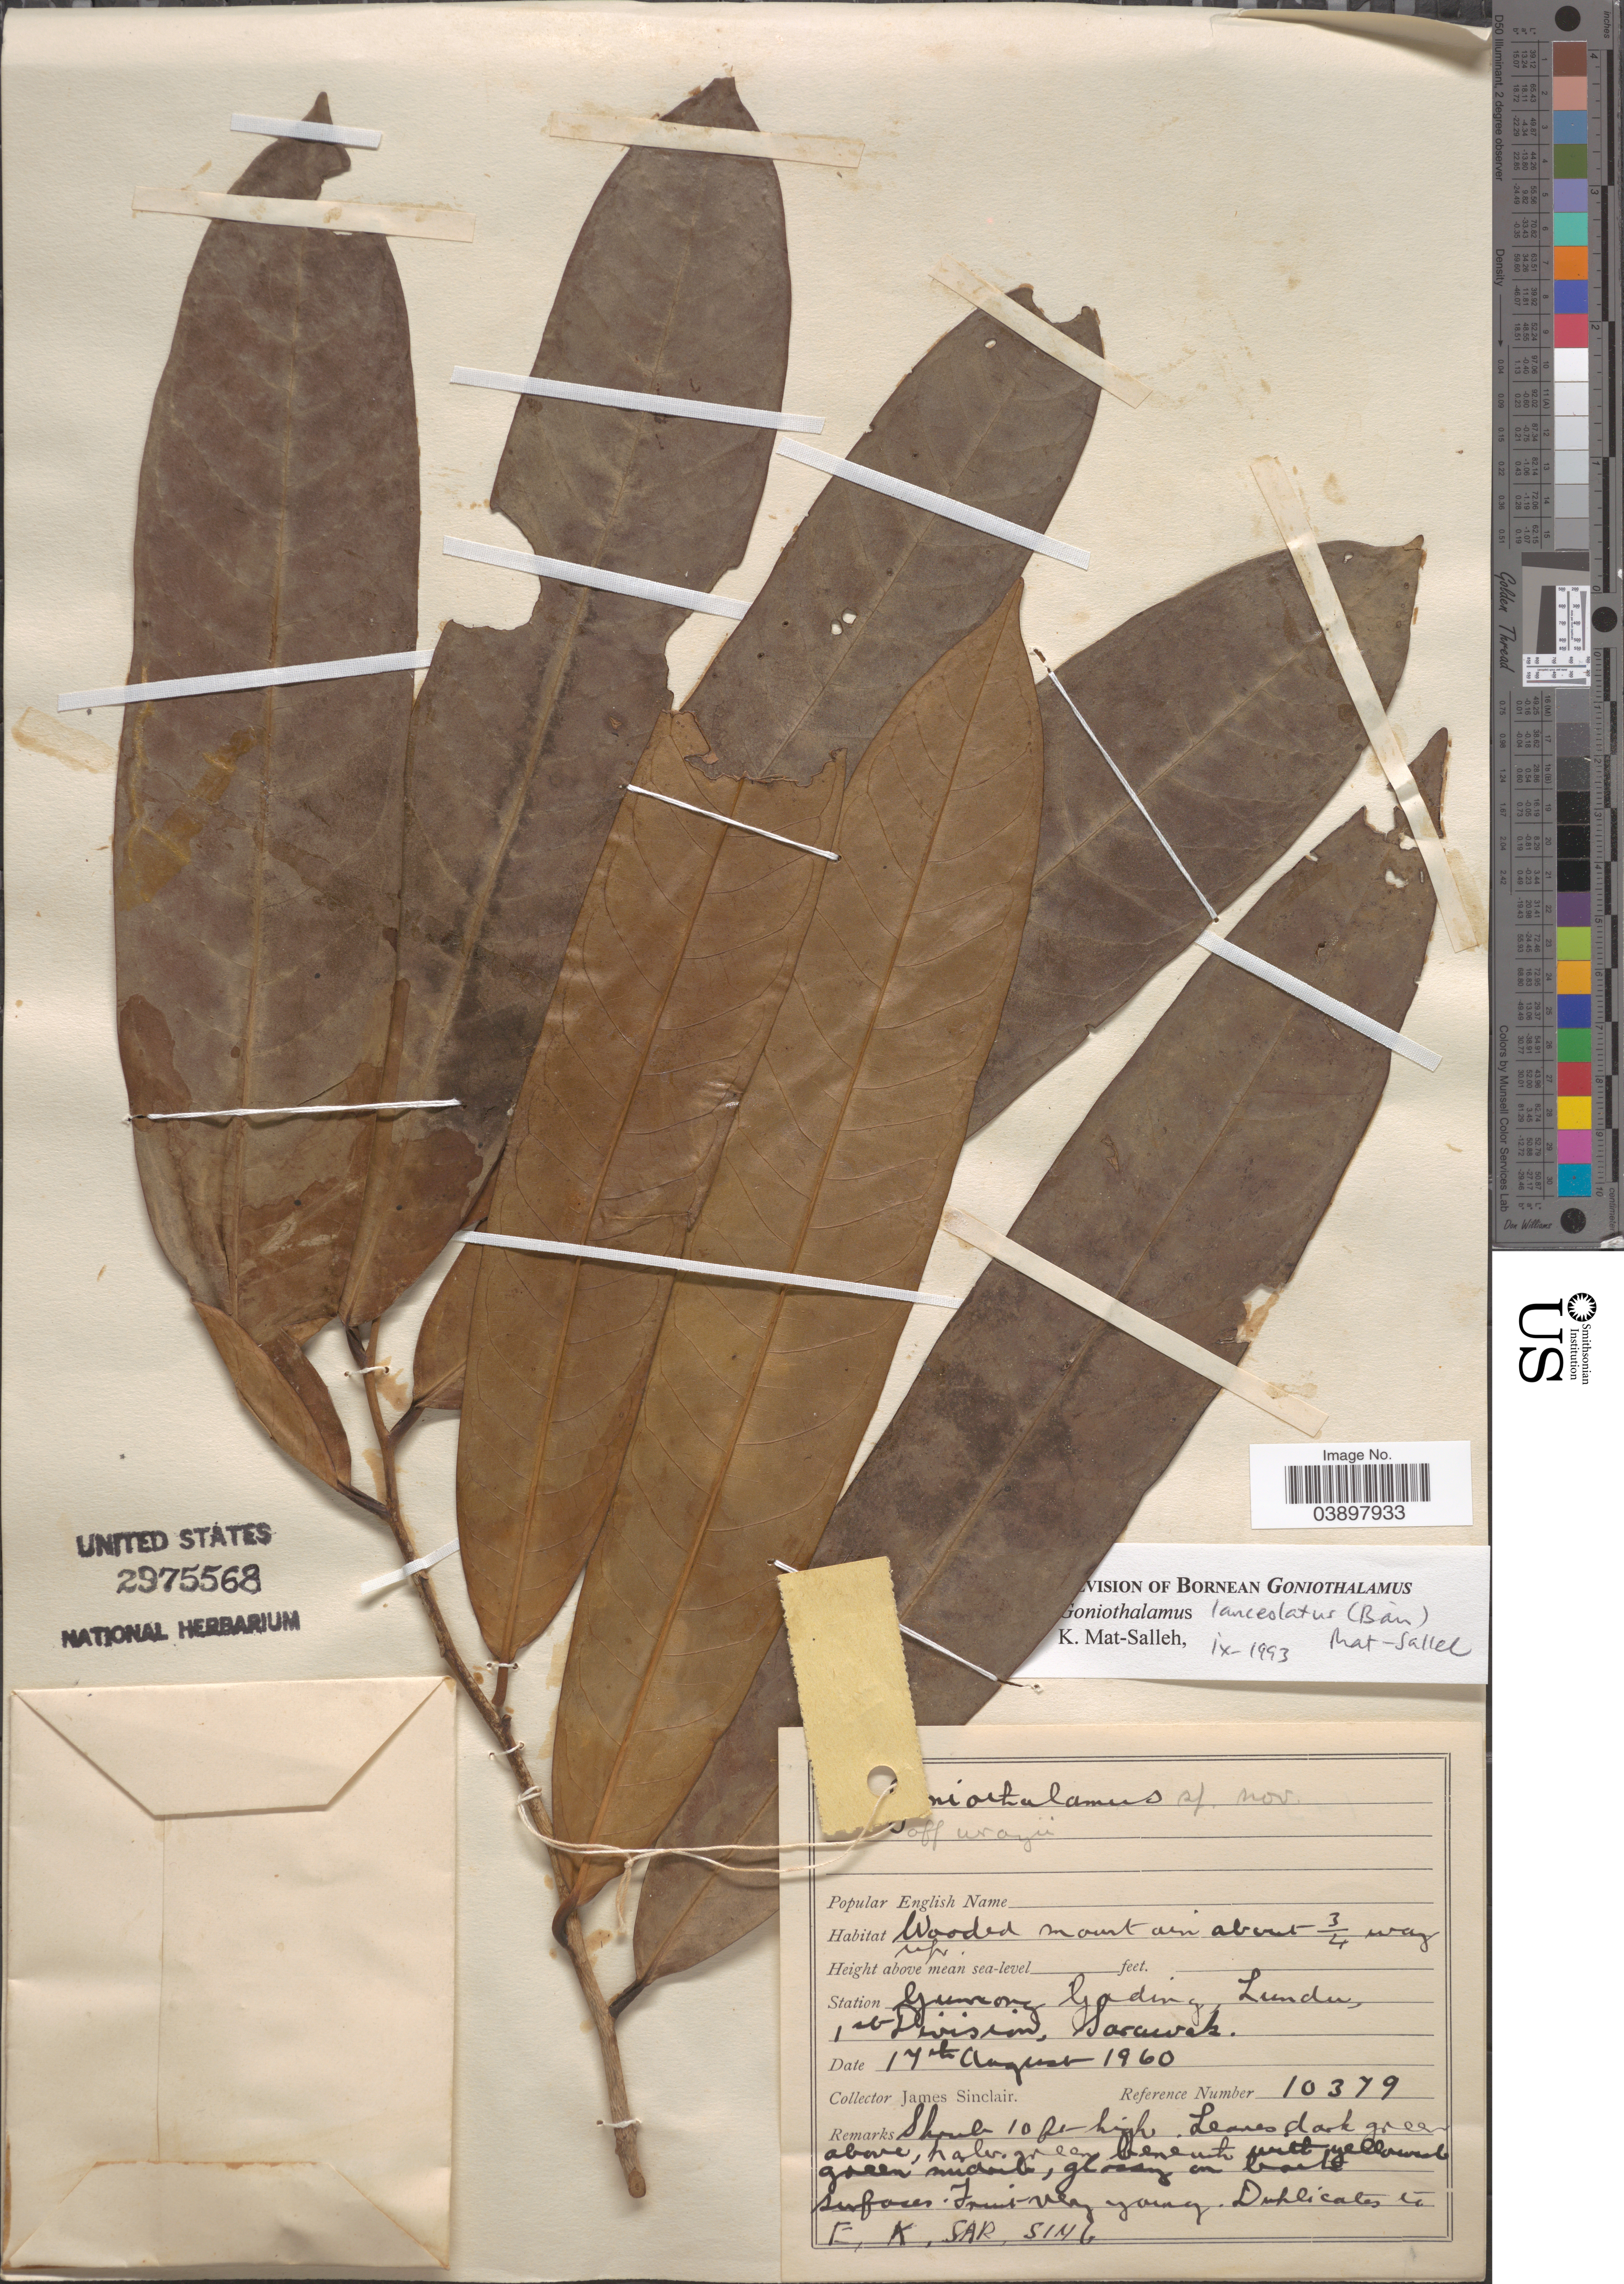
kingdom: Plantae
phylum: Tracheophyta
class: Magnoliopsida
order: Magnoliales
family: Annonaceae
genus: Goniothalamus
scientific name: Goniothalamus grandiflorus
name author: Boerl.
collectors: J. Sinclair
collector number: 10379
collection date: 1960-08-17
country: Malaysia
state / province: Sarawak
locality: Wooded mountain about ¾ way up. Station Gunong Gading, Lundu, 1st Division.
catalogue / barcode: US 2975568